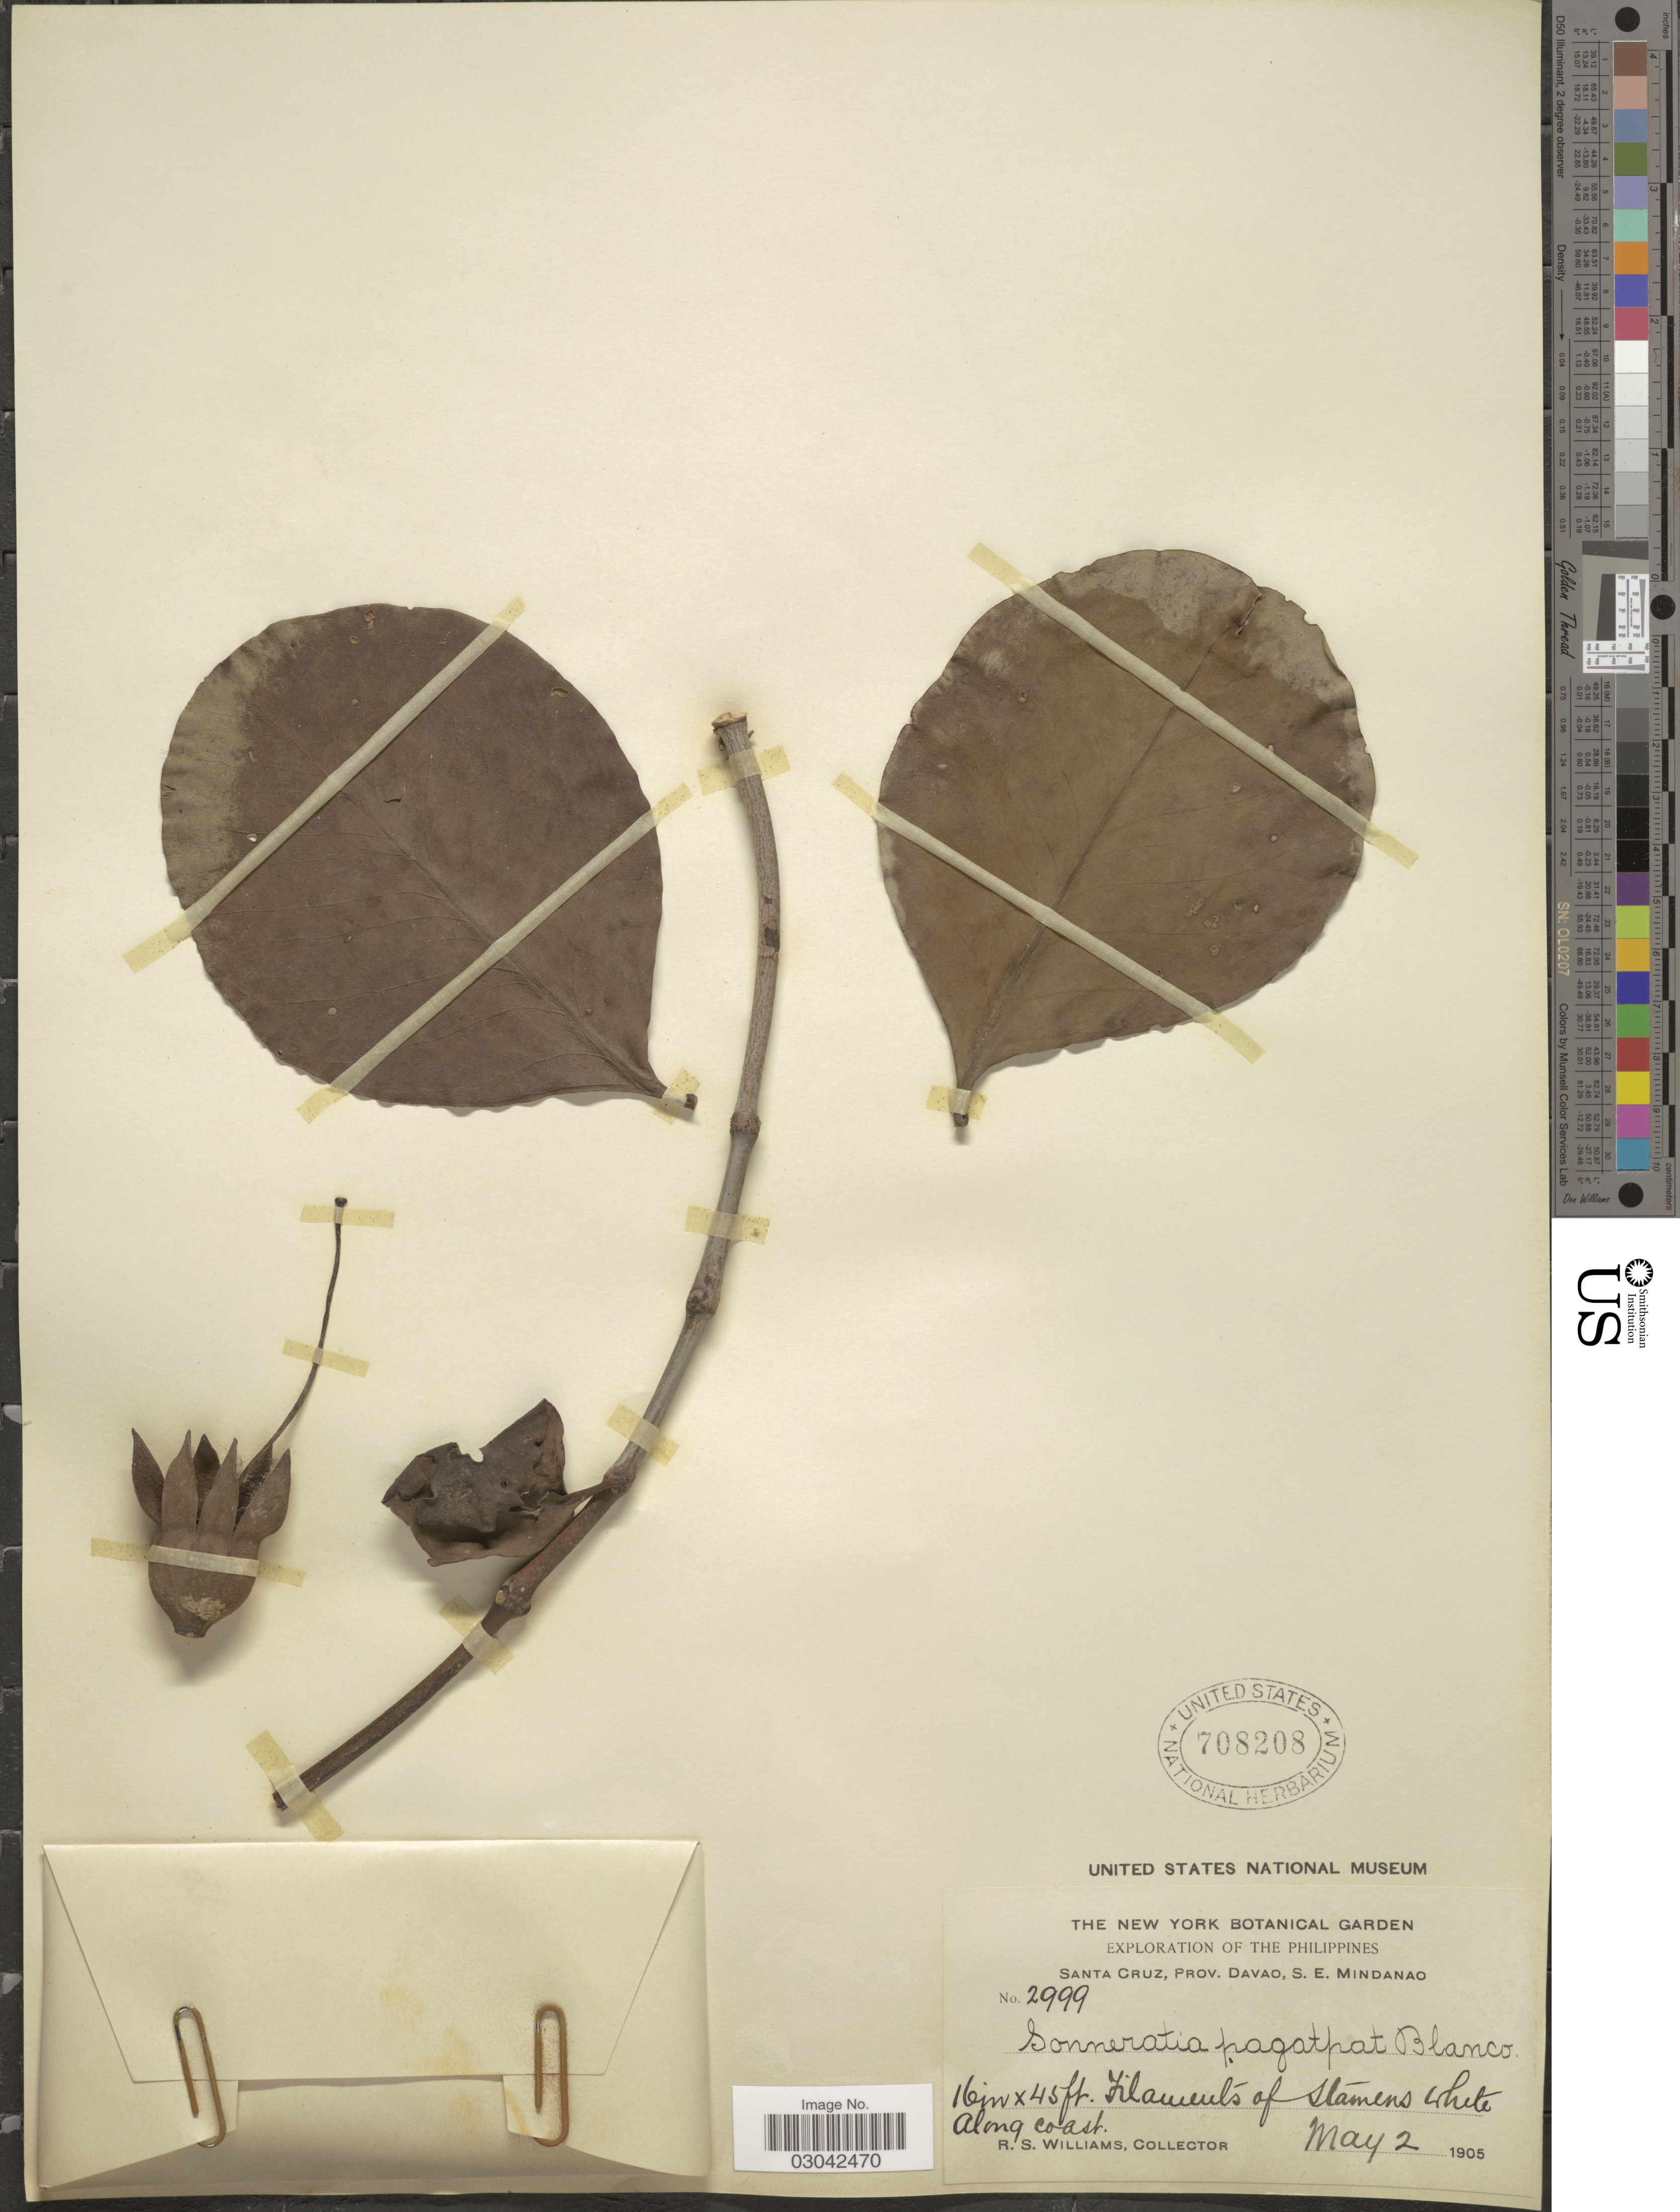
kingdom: Plantae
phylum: Tracheophyta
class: Magnoliopsida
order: Myrtales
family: Lythraceae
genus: Sonneratia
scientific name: Sonneratia pagatpat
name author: Blanco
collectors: R. S. Williams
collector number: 2999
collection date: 1905-05-02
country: Philippines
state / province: Davao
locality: Santa Cruz, Prov. Davao, S. E. Mindanao. Along coast.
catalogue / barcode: US 708208